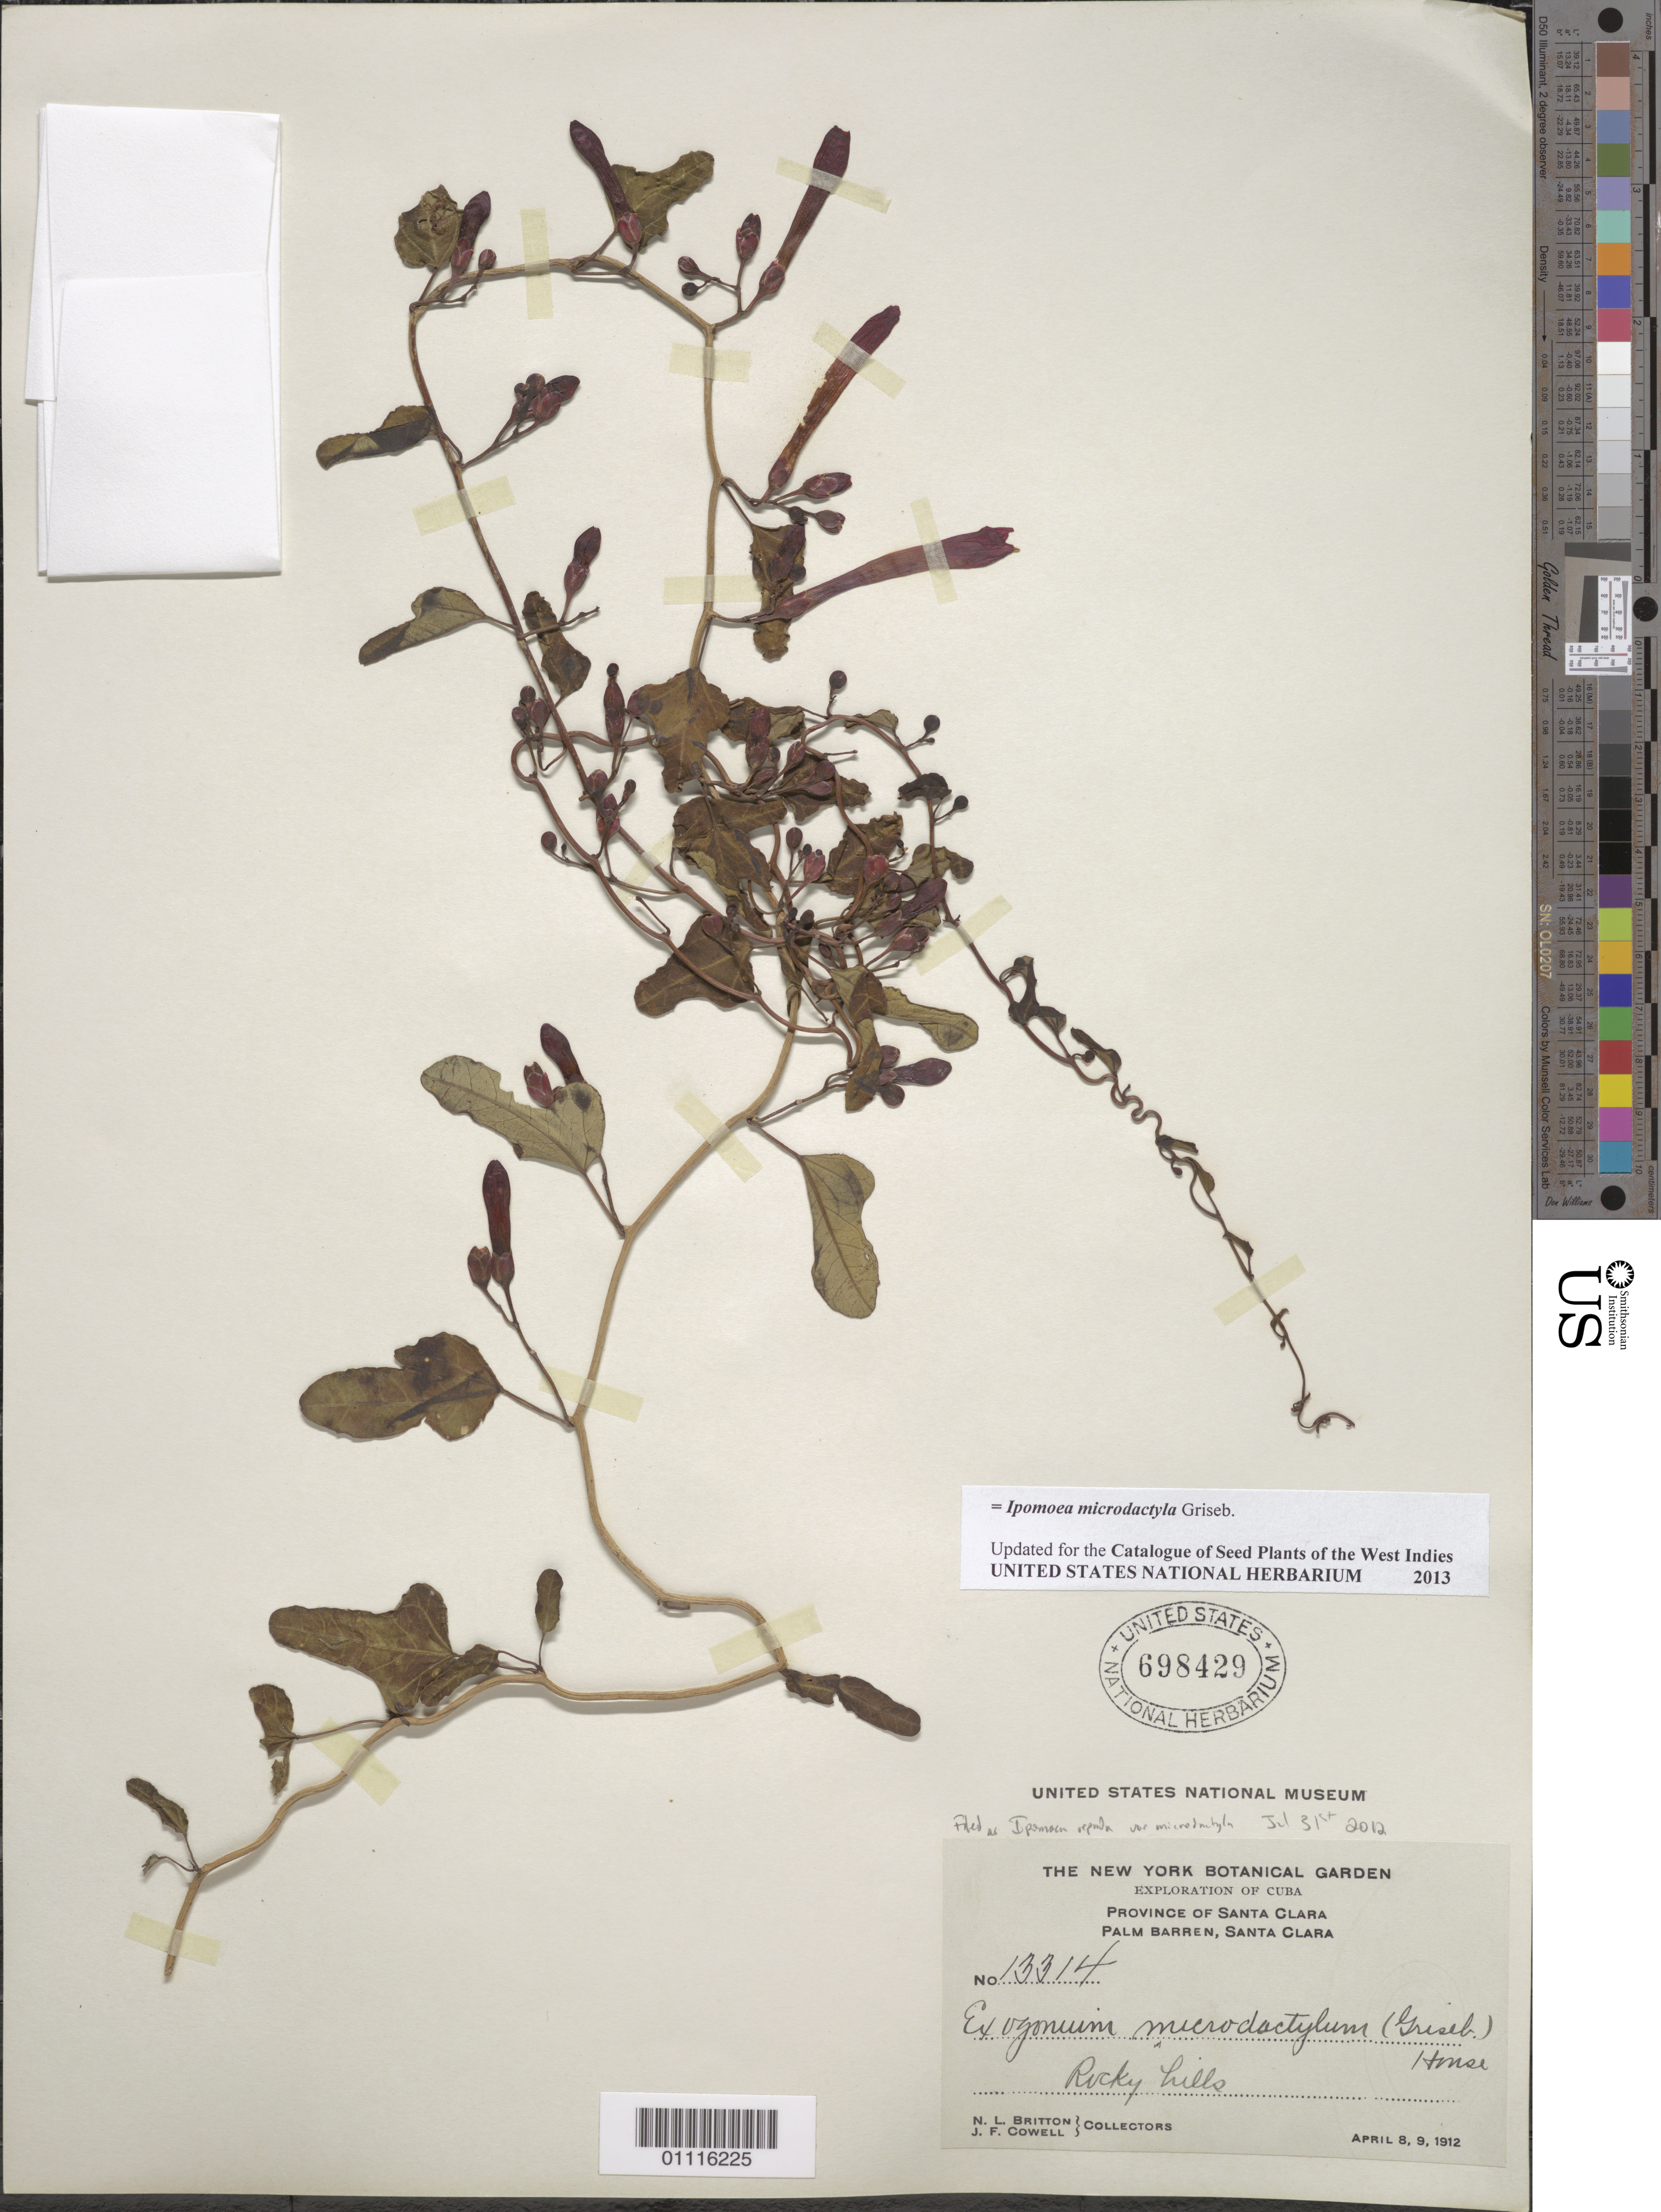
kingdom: Plantae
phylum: Tracheophyta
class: Magnoliopsida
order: Solanales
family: Convolvulaceae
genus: Ipomoea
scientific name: Ipomoea microdactyla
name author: Griseb.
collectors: N. Britton & J. F. Cowell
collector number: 13314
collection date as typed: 08 Apr 1912 and 09 Apr 1912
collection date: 1912-04-08,1912-04-09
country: Cuba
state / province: Villa Clara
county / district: Santa Clara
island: Cuba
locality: Palm Barren Rocky hills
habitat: Rocky hills.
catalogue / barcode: US 698429